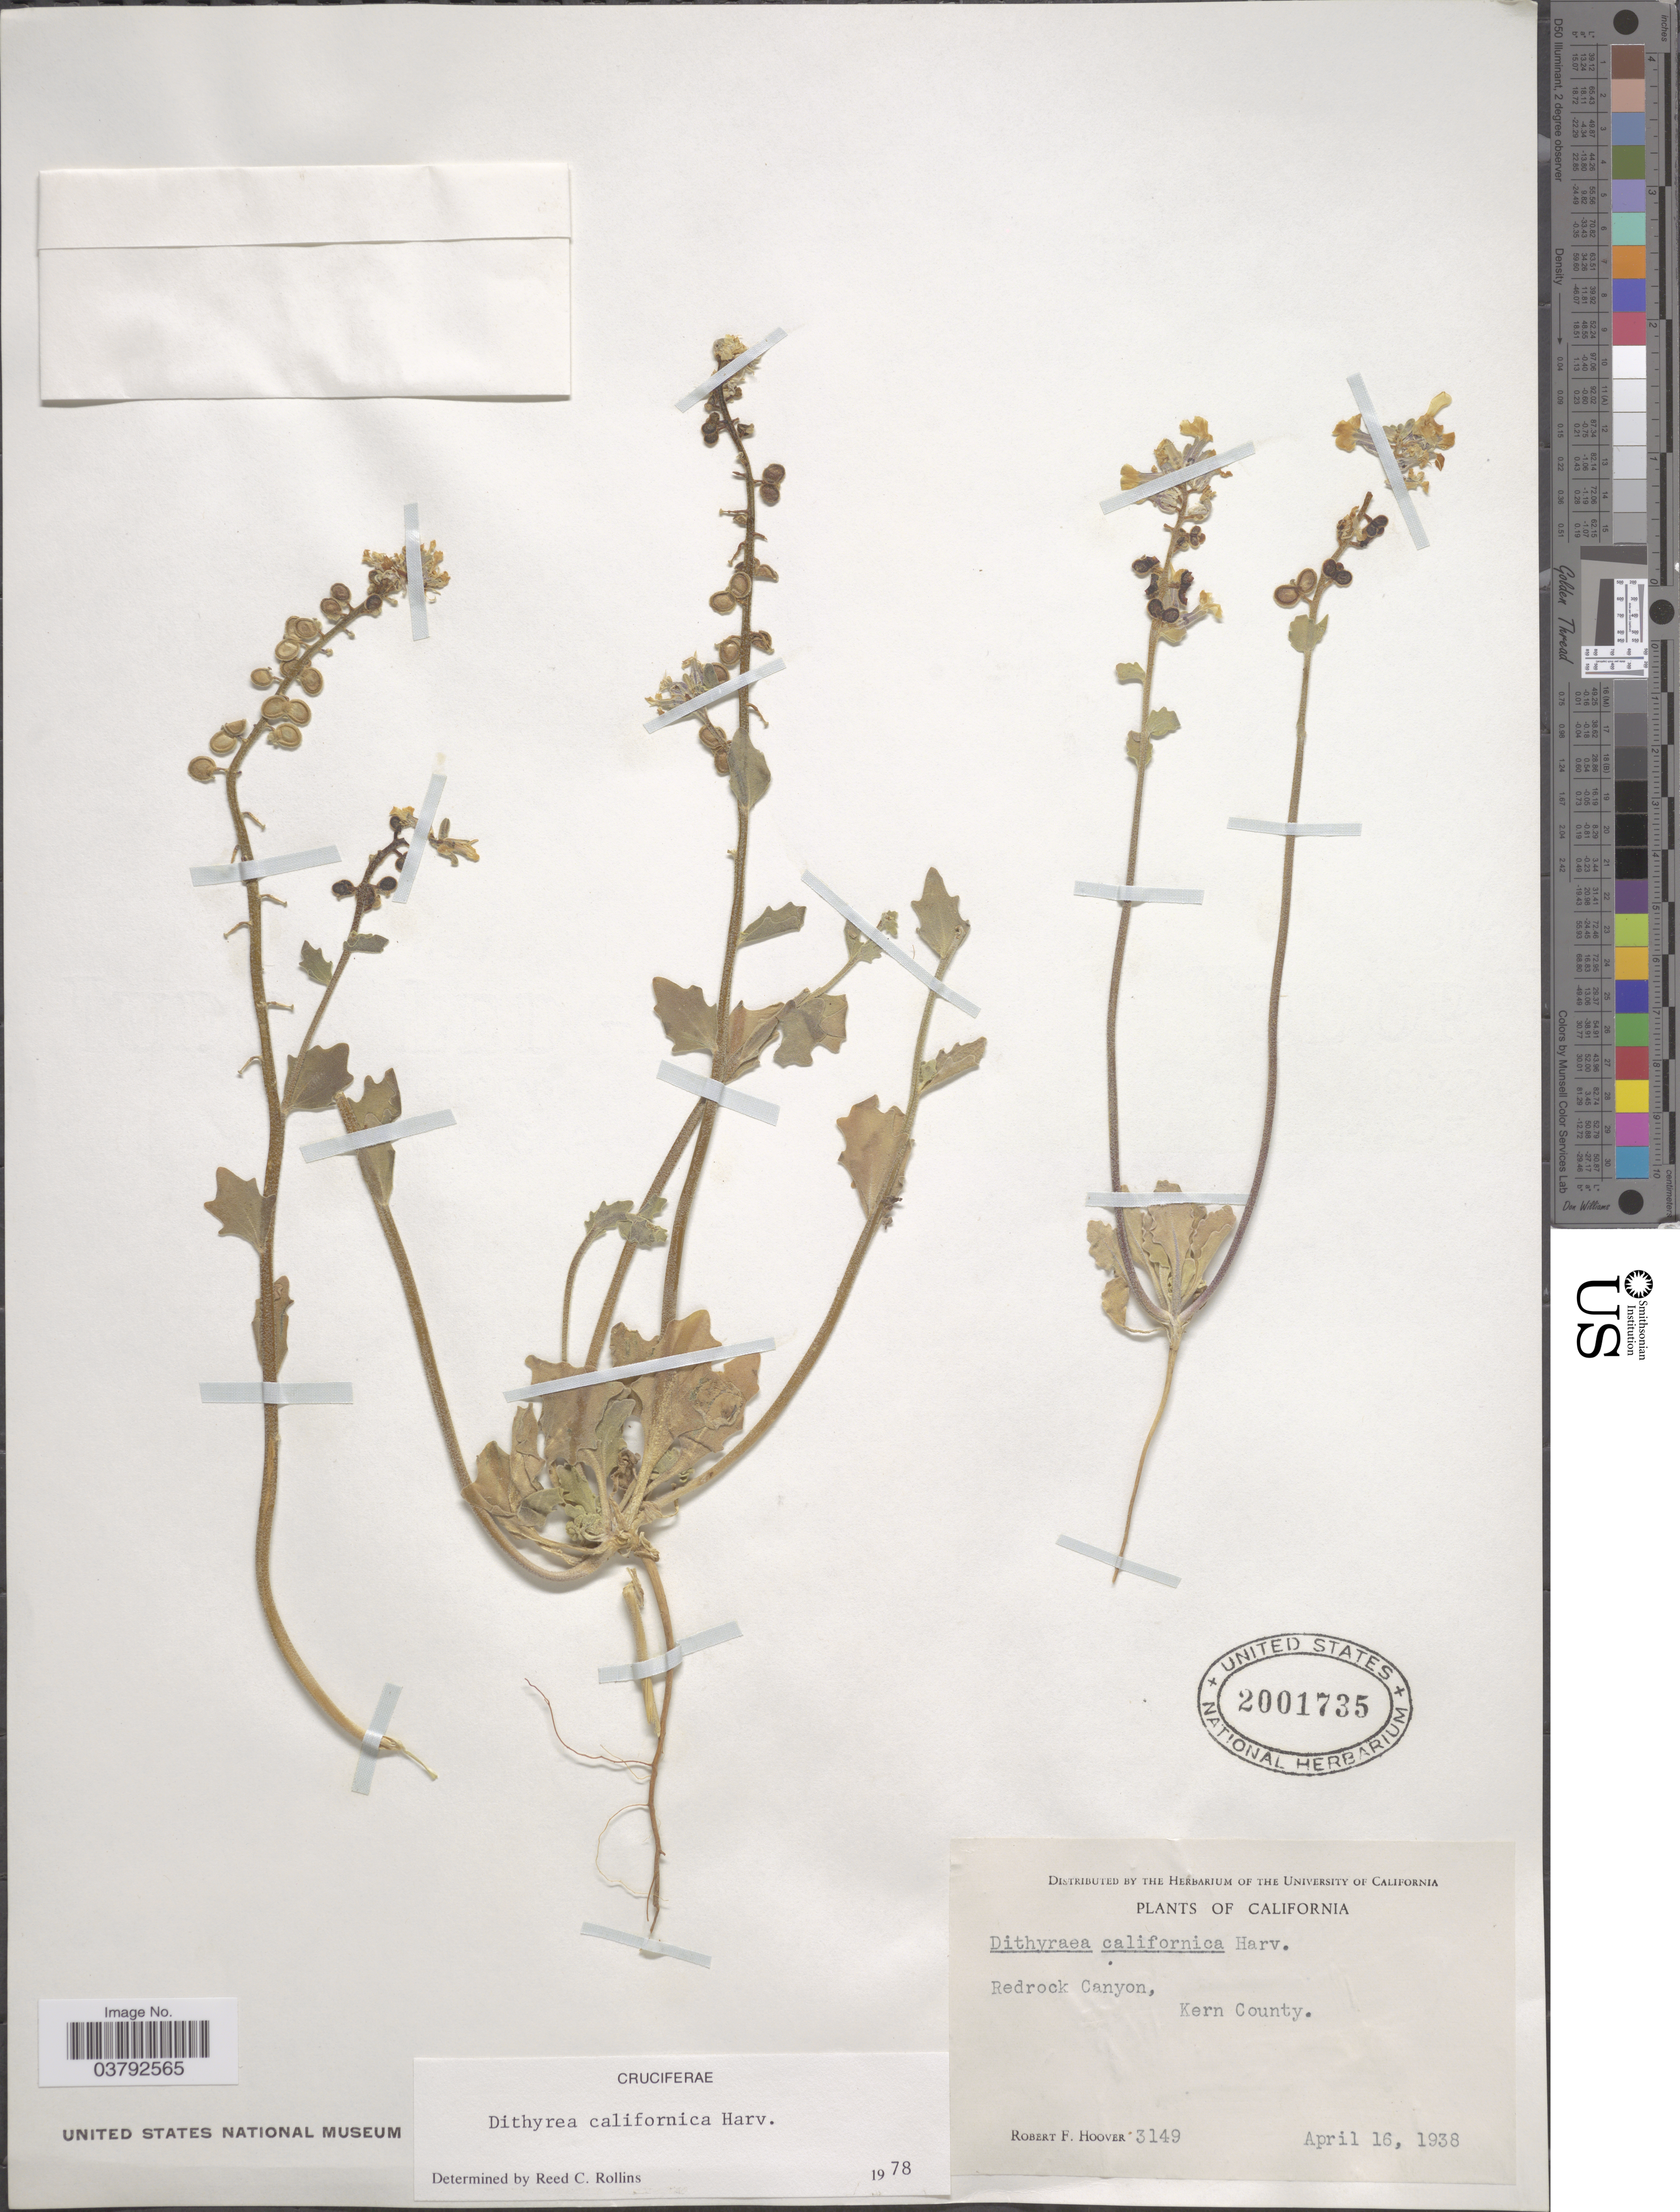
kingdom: Plantae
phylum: Tracheophyta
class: Magnoliopsida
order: Brassicales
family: Brassicaceae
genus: Dithyrea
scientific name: Dithyrea californica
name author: Harv.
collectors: R. F. Hoover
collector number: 3149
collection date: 1938-04-16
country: United States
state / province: California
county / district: Kern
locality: Redrock Canyon, Kern County.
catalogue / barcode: US 2001735